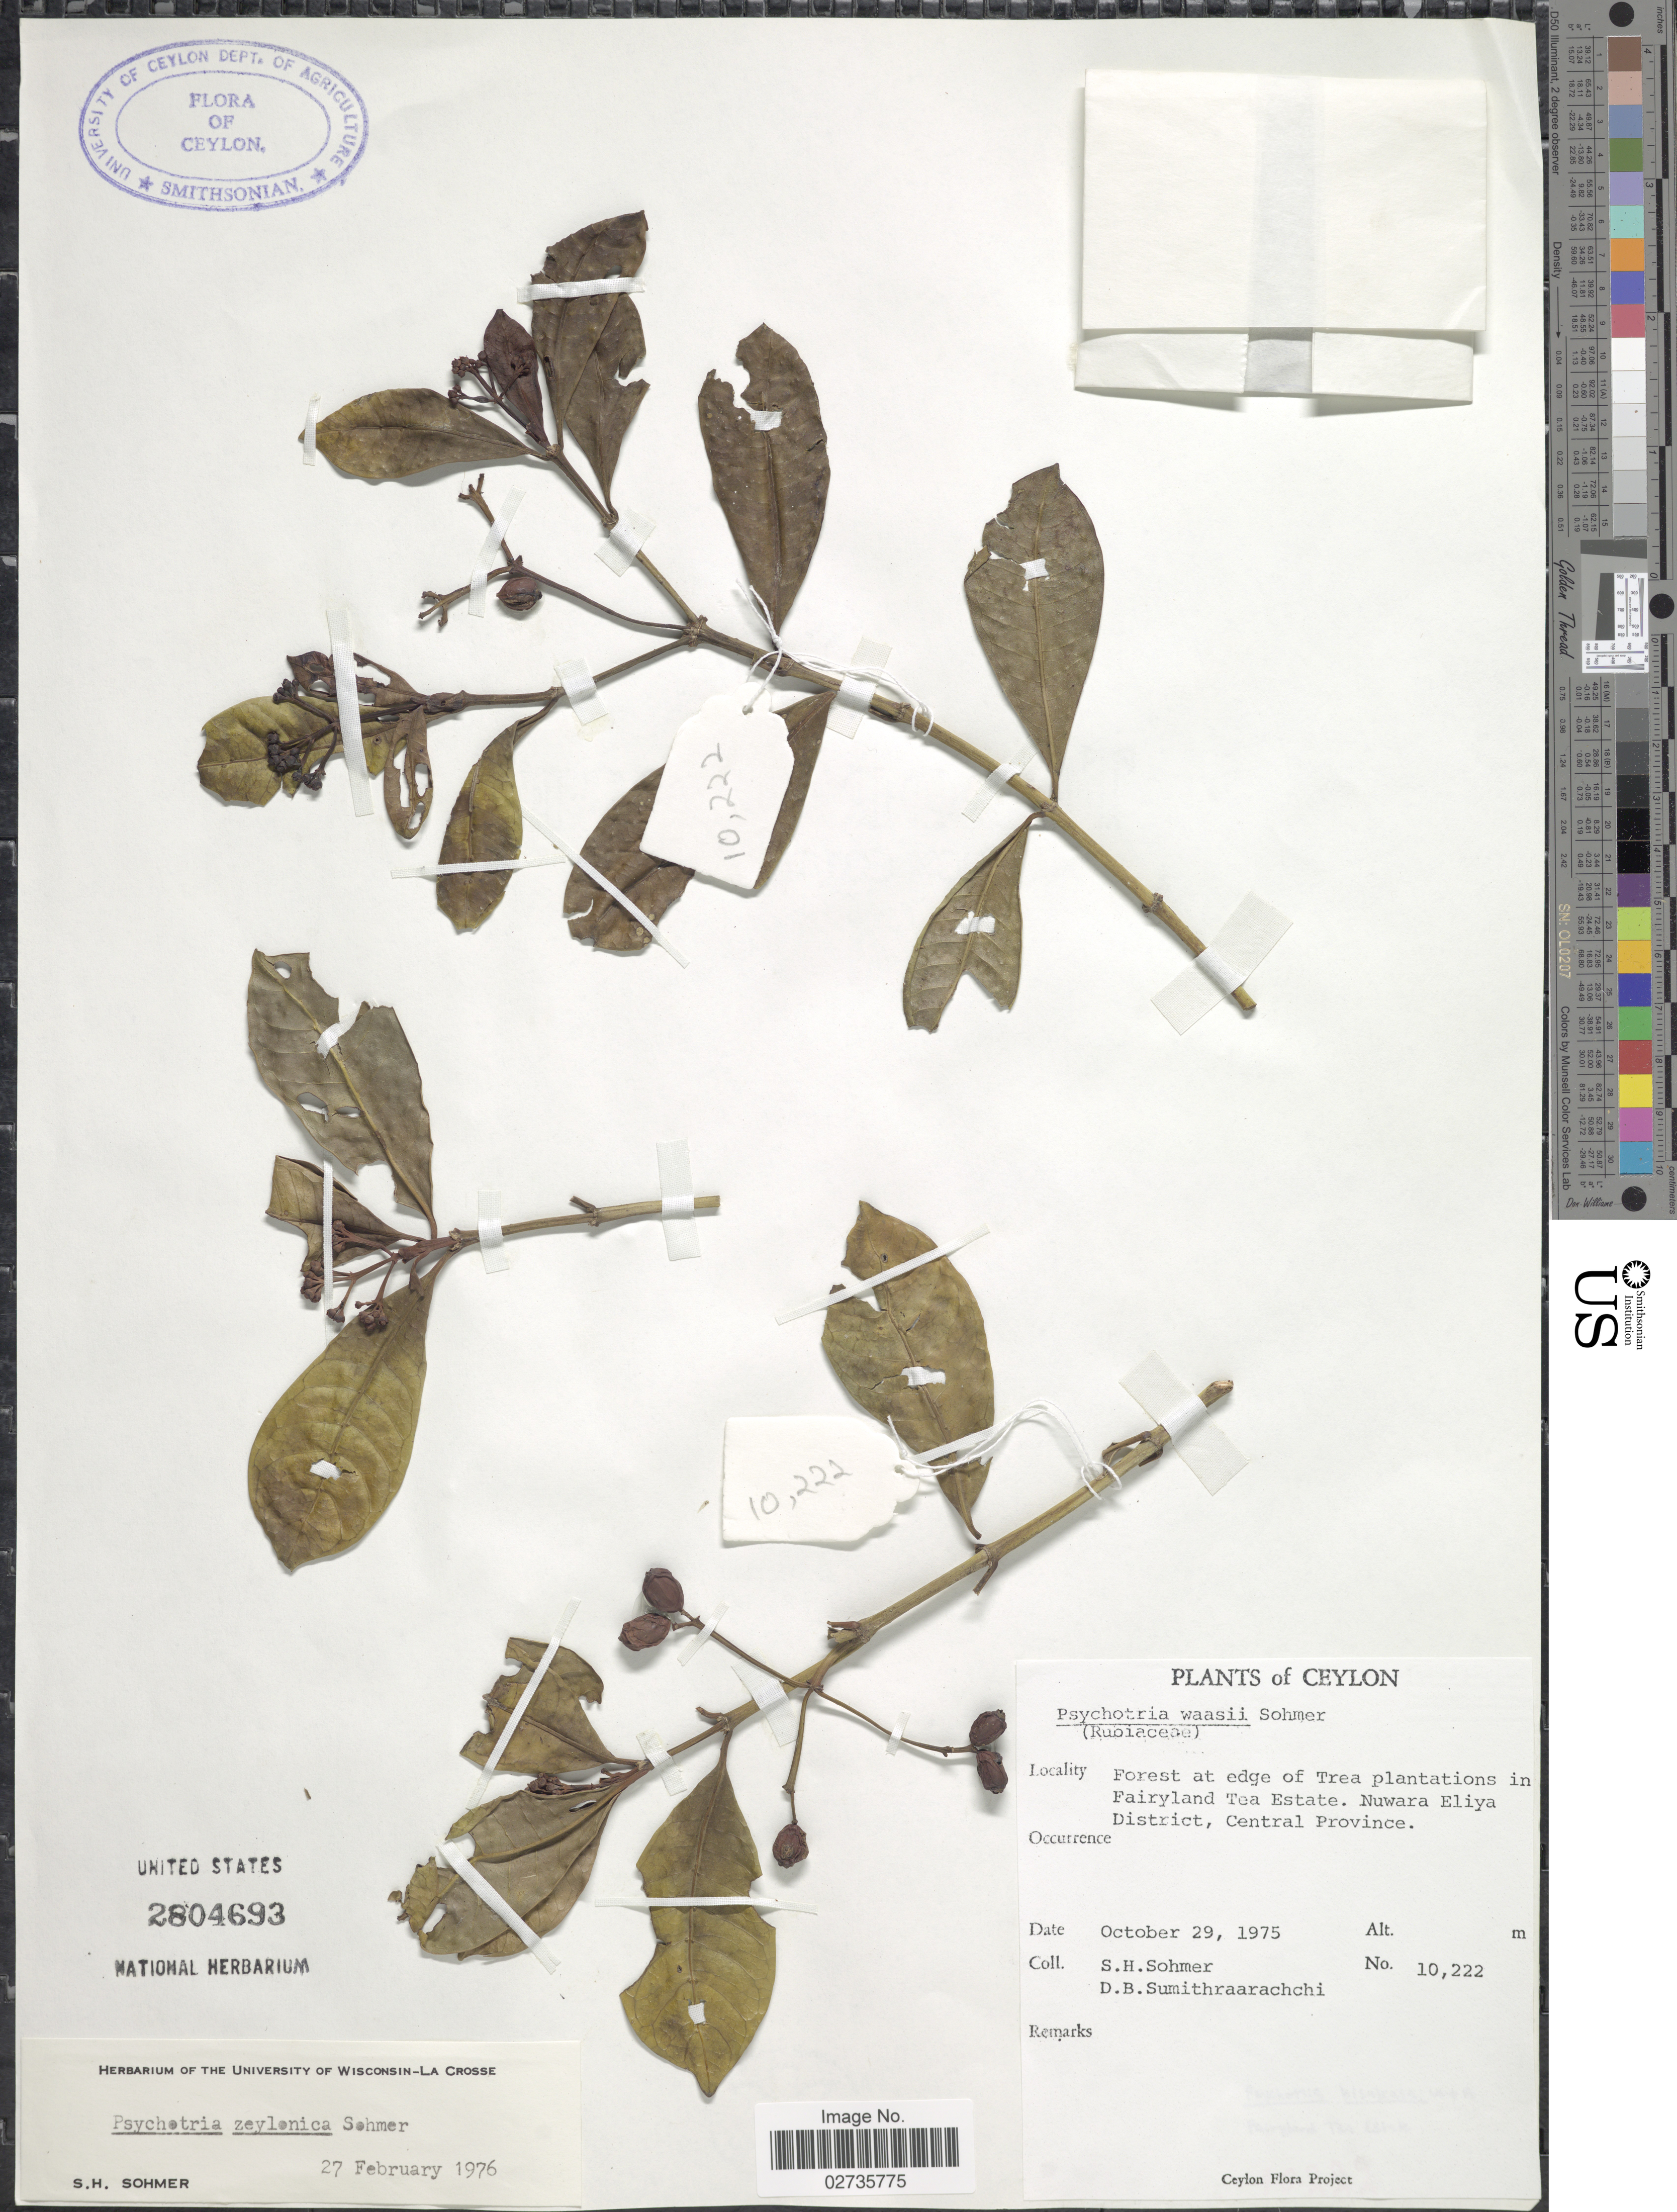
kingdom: Plantae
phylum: Tracheophyta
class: Magnoliopsida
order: Gentianales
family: Rubiaceae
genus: Psychotria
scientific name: Psychotria zeylanica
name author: Sohmer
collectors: S. H. Sohmer & D. B. Sumithraarachchi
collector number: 10222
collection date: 1975-10-29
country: Sri Lanka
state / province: Central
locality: Ceylon, Forest at edge of Trea plantation in Fairyland Tea Estate. Nuwara Eliya District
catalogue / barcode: US 2804693